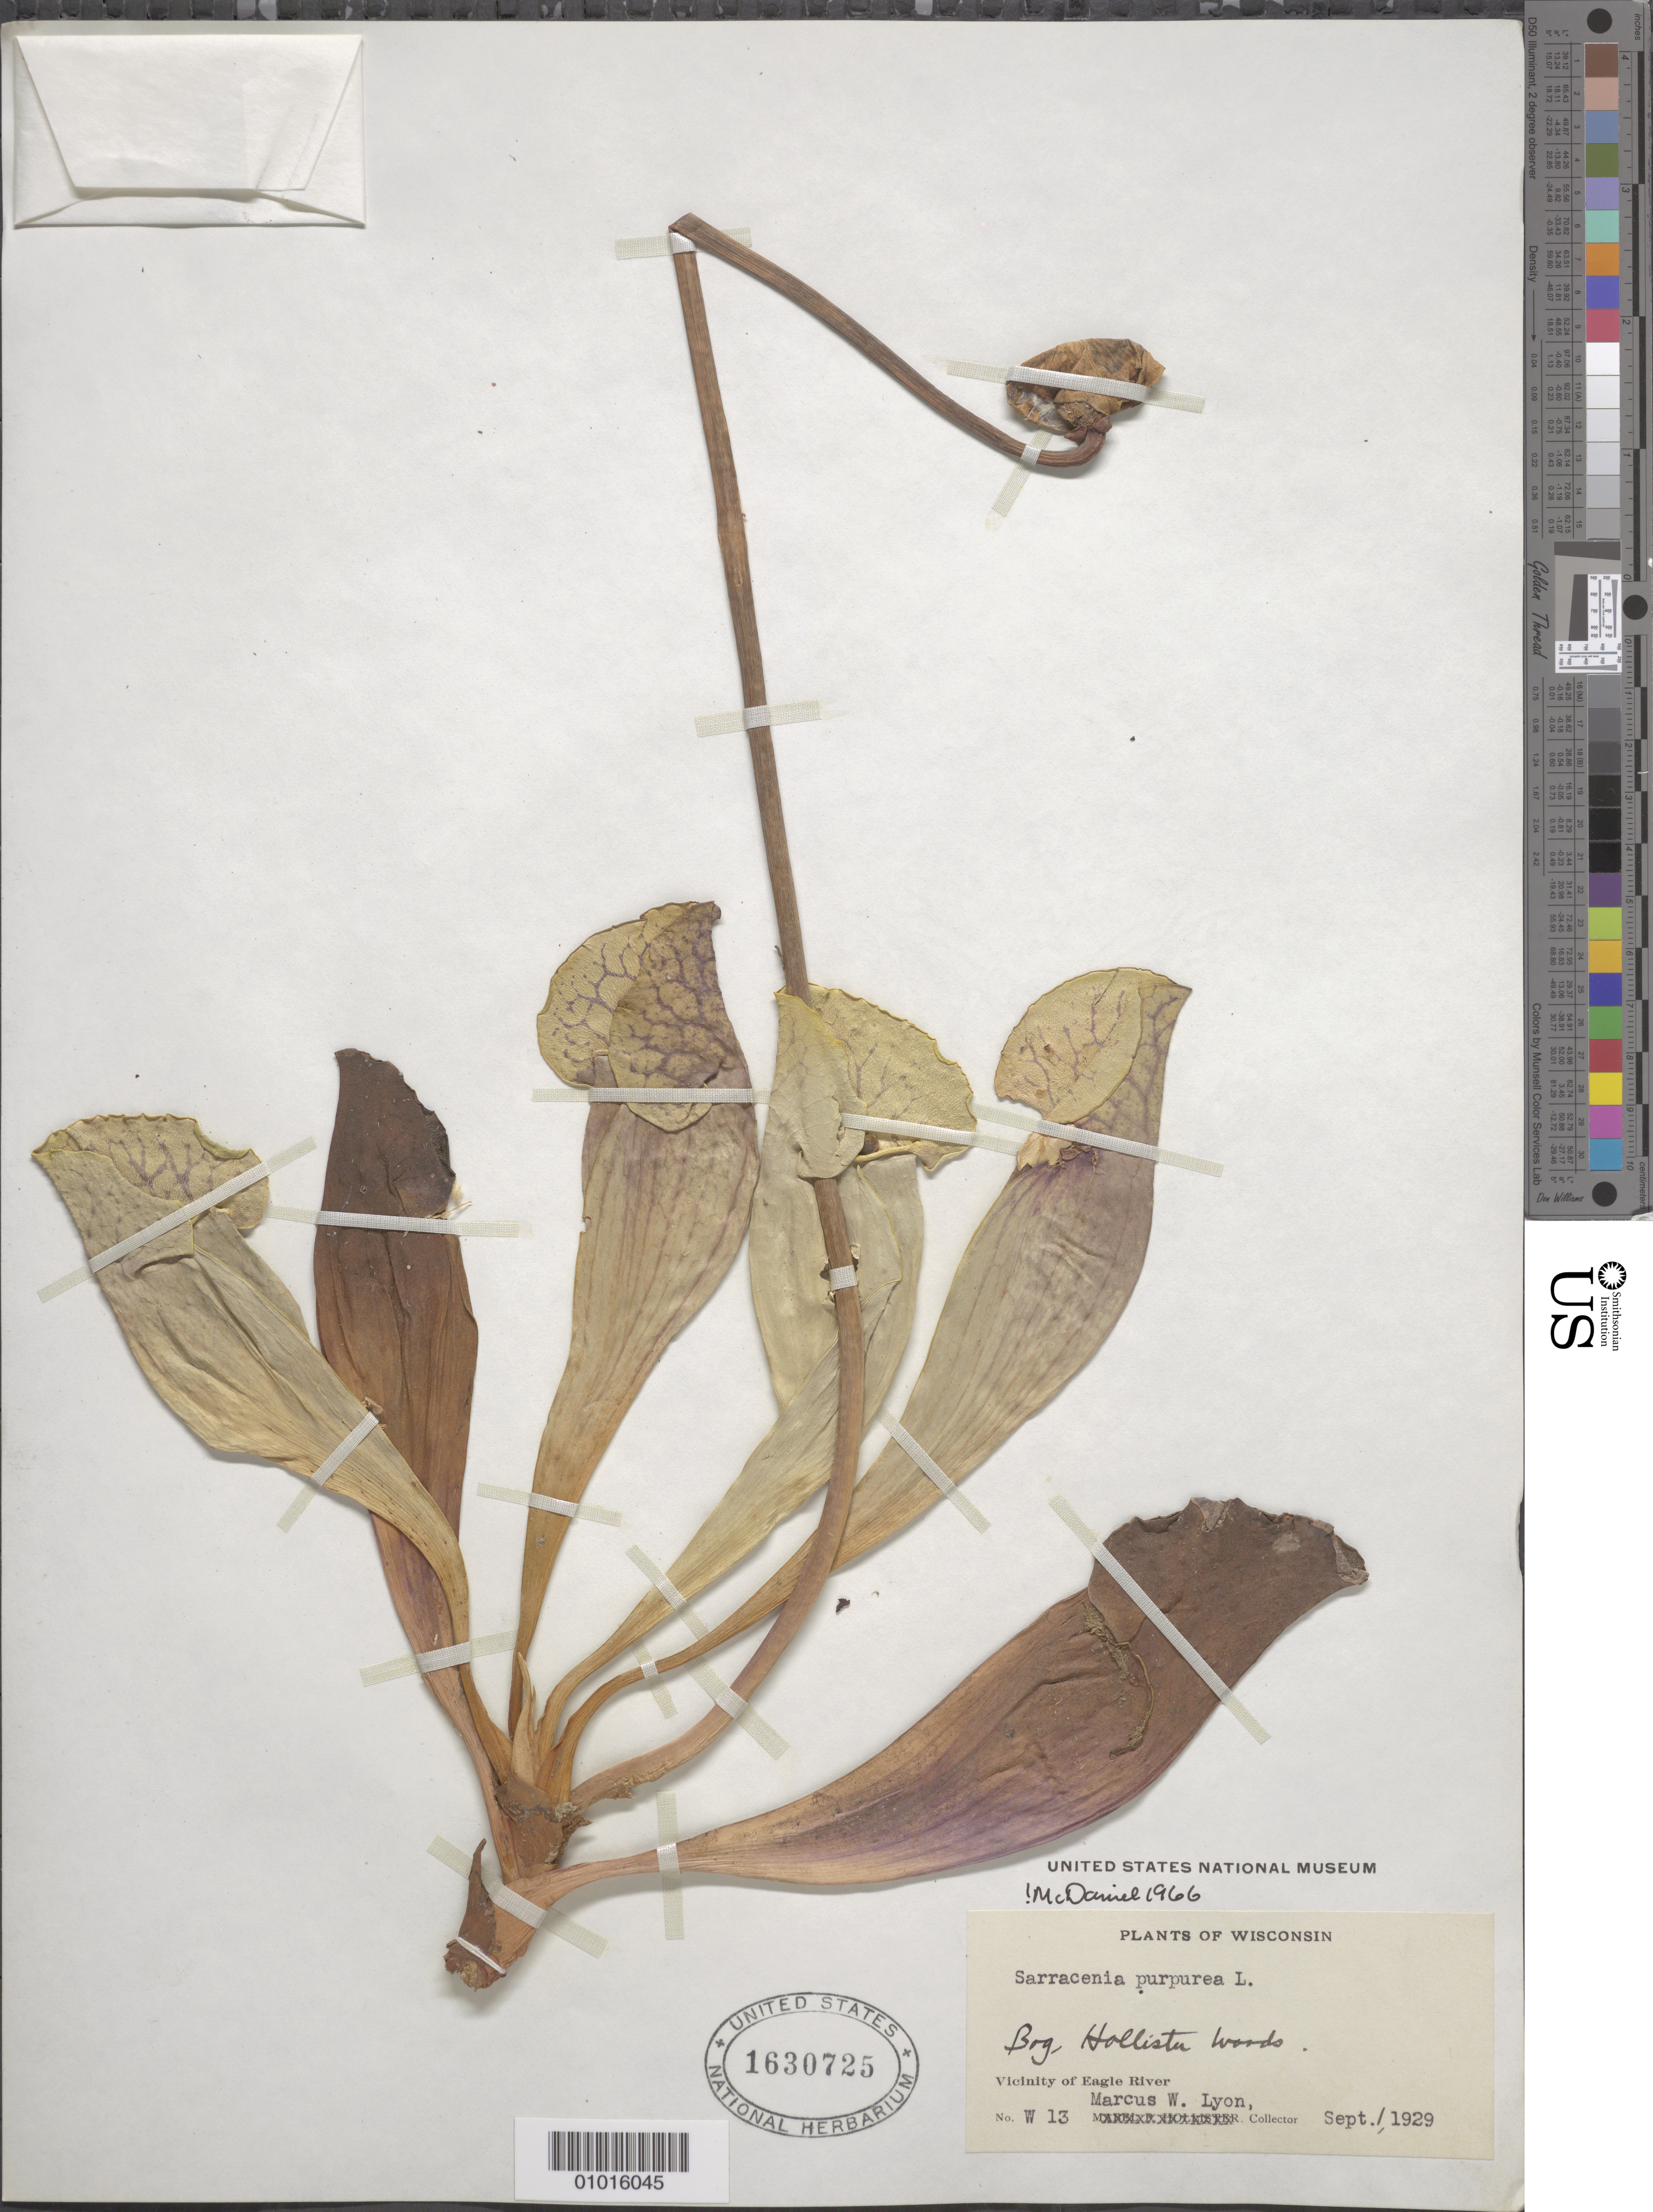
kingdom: Plantae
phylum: Tracheophyta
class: Magnoliopsida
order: Ericales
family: Sarraceniaceae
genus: Sarracenia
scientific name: Sarracenia purpurea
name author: L.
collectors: M. W. Lyon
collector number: W 13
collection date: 1929-09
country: United States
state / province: Wisconsin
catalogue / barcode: US 1630725